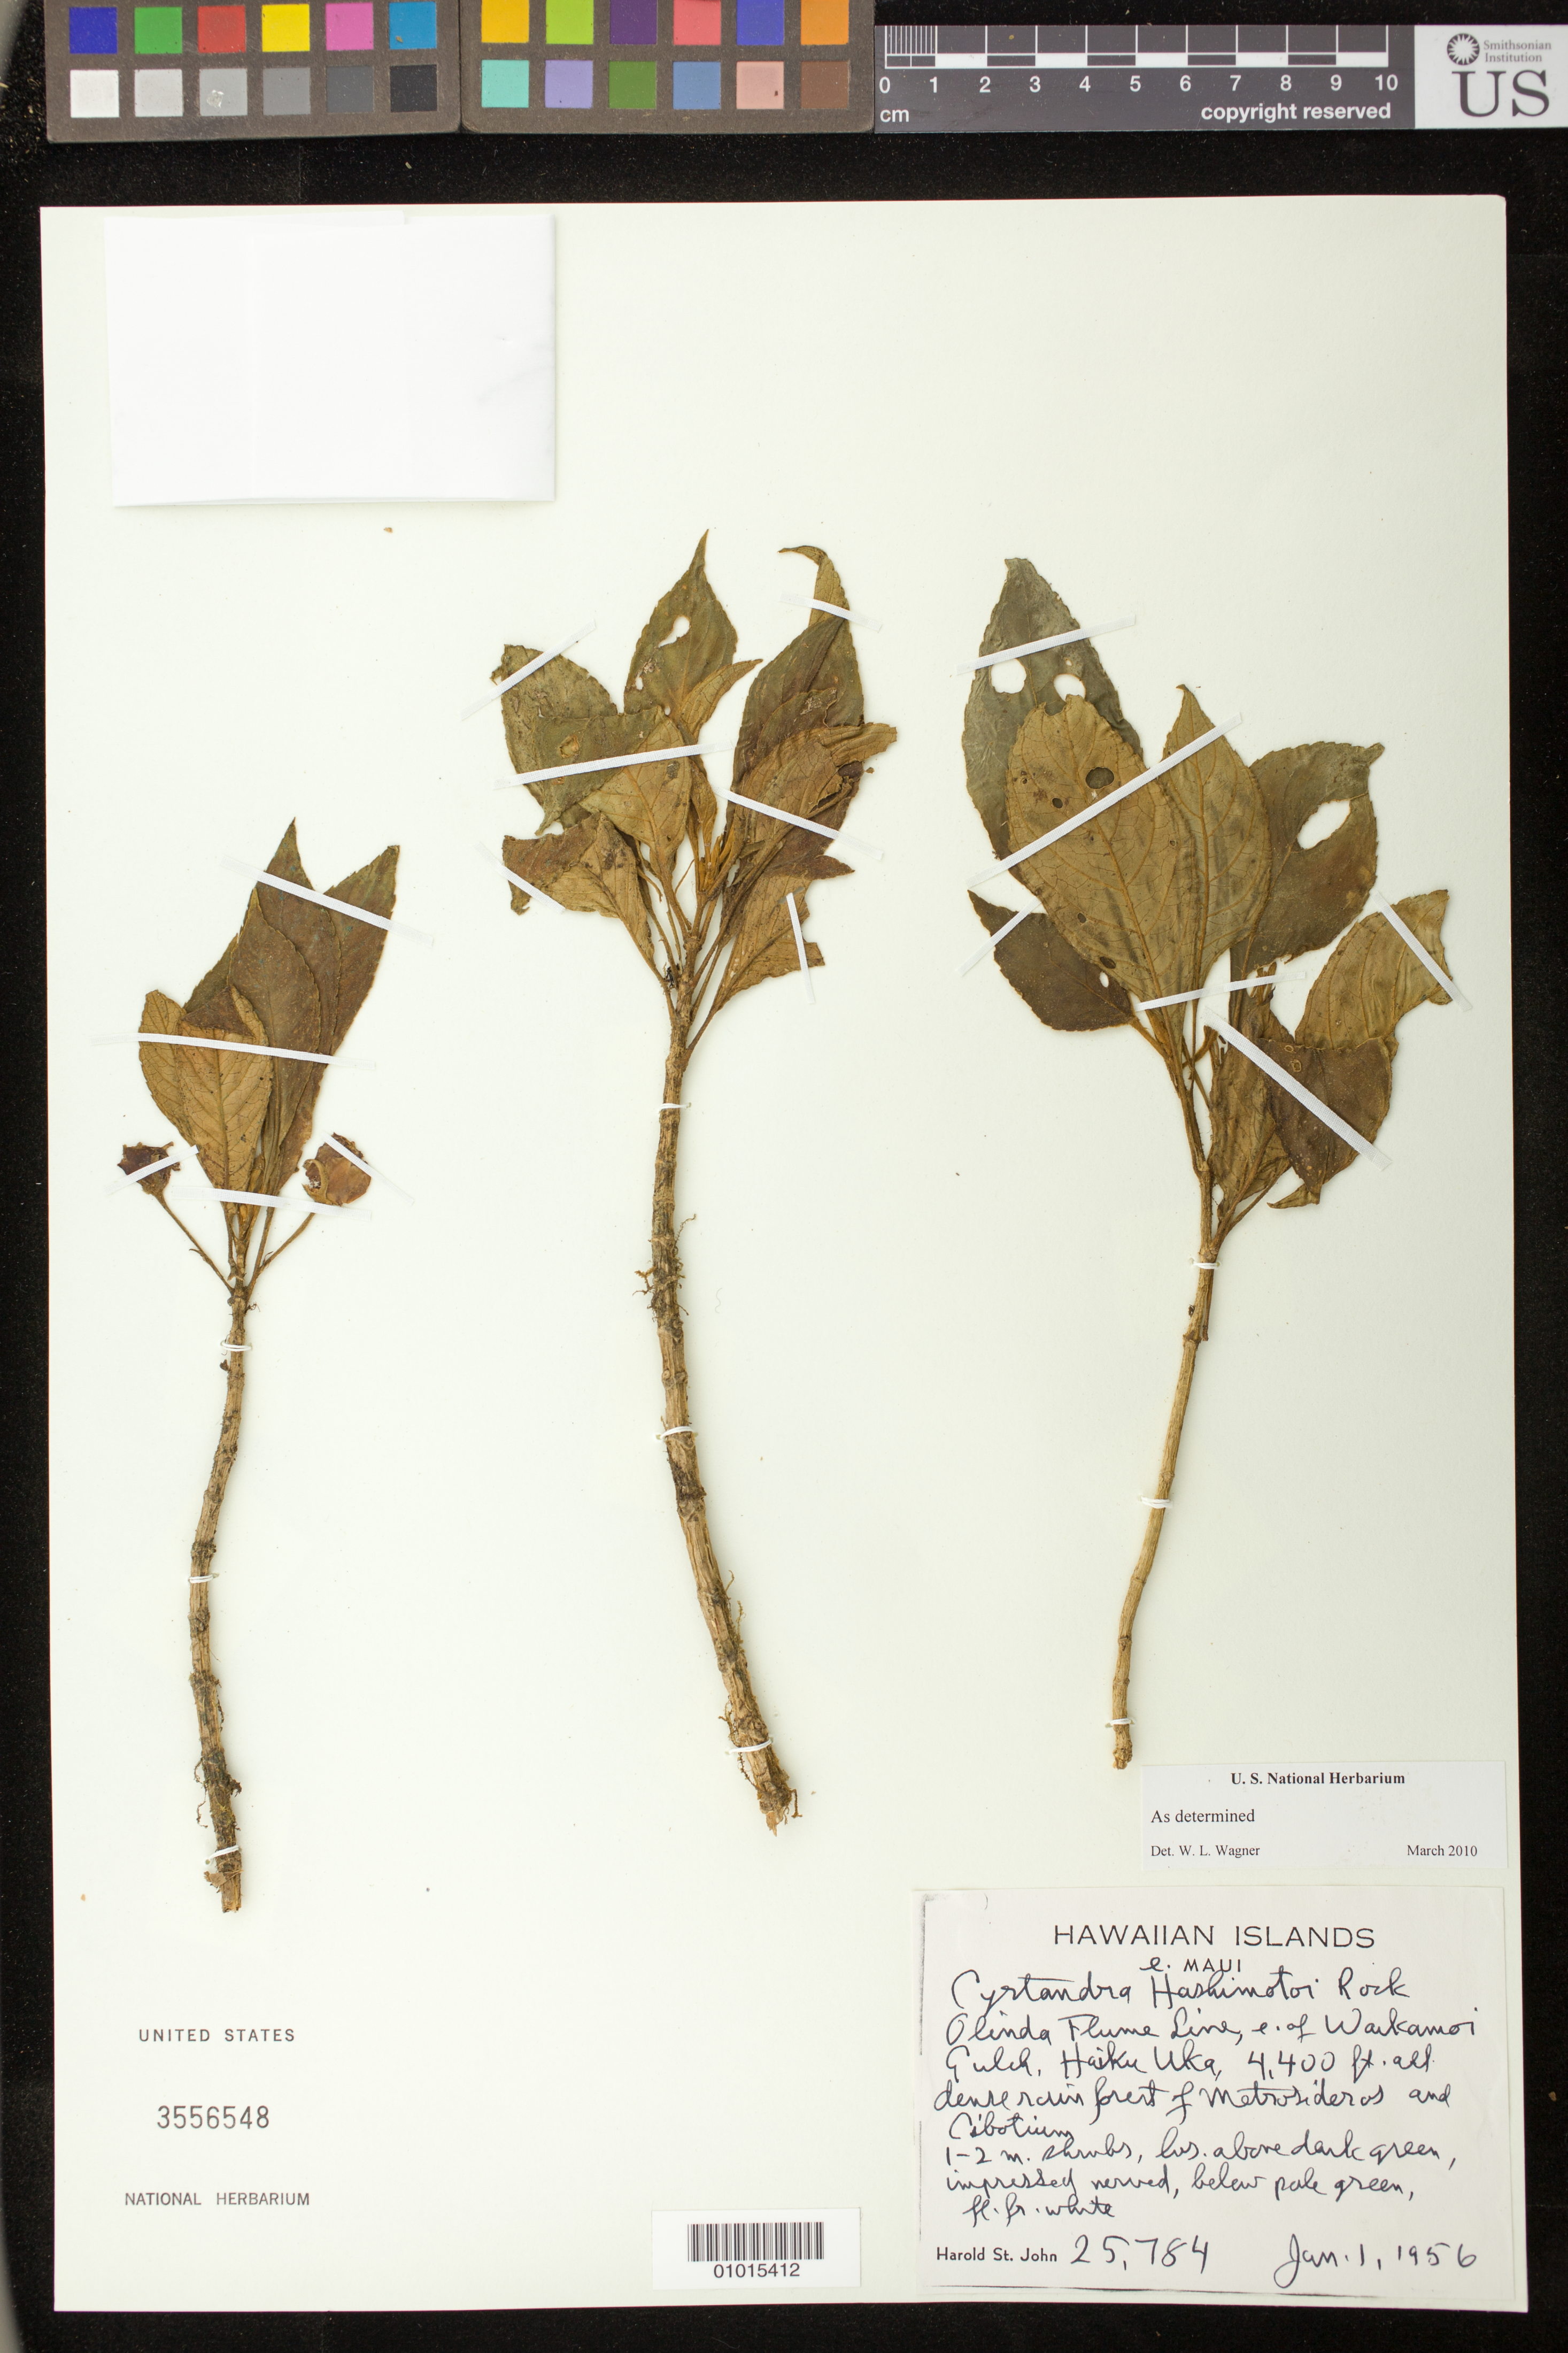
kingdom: Plantae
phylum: Tracheophyta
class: Magnoliopsida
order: Lamiales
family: Gesneriaceae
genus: Cyrtandra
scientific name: Cyrtandra hashimotoi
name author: Rock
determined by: Wagner, W. L., (BOT), Smithsonian Institution - National Museum of Natural History (UNITED STATES)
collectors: H. St. John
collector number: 25784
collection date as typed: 1 Jan 1956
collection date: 1956-01-01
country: United States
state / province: Hawaii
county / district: Maui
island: Maui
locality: E. Maui, Olinda Flume Line, E of Waikamoi Gulch, Haiku Uka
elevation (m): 1341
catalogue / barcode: US 3556548